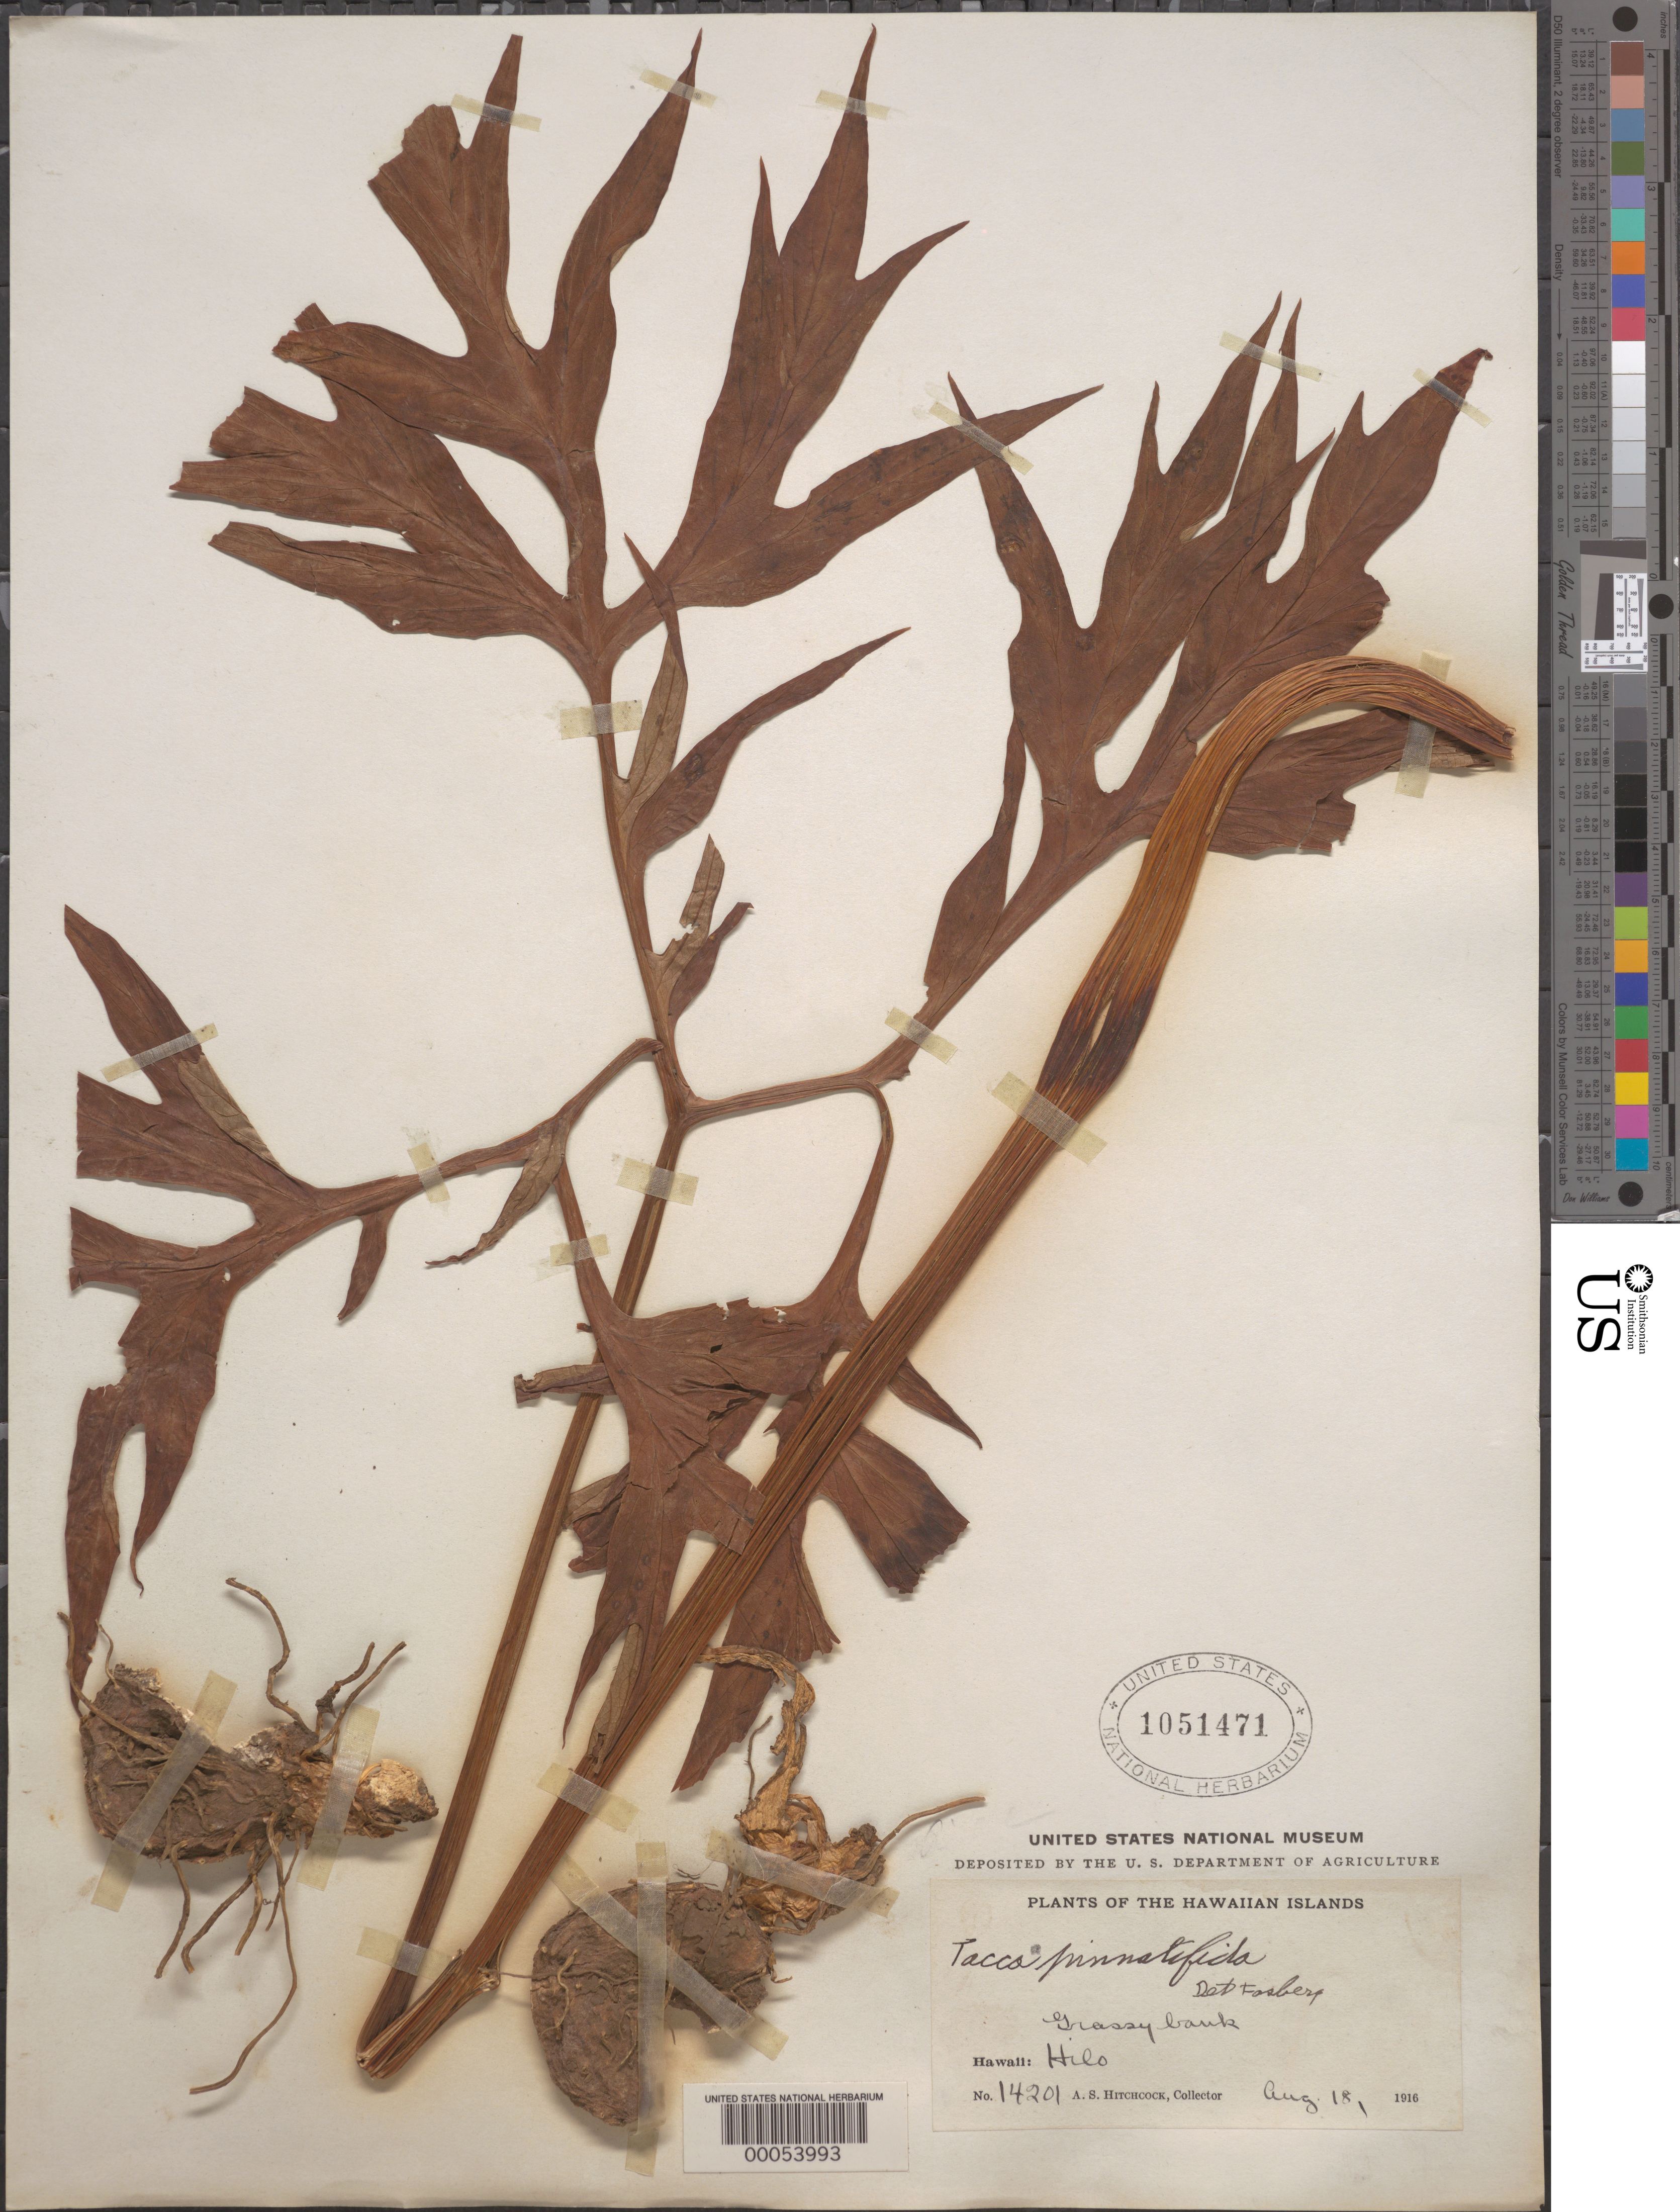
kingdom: Plantae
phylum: Tracheophyta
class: Liliopsida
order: Dioscoreales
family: Dioscoreaceae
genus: Tacca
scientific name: Tacca leontopetaloides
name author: (L.) Kuntze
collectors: A. S. Hitchcock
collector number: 14201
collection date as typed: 18 Aug 1916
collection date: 1916-08-18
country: United States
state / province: Hawaii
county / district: Hawaii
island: Hawaii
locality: Hilo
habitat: From a grassy bank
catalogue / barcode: US 1051471